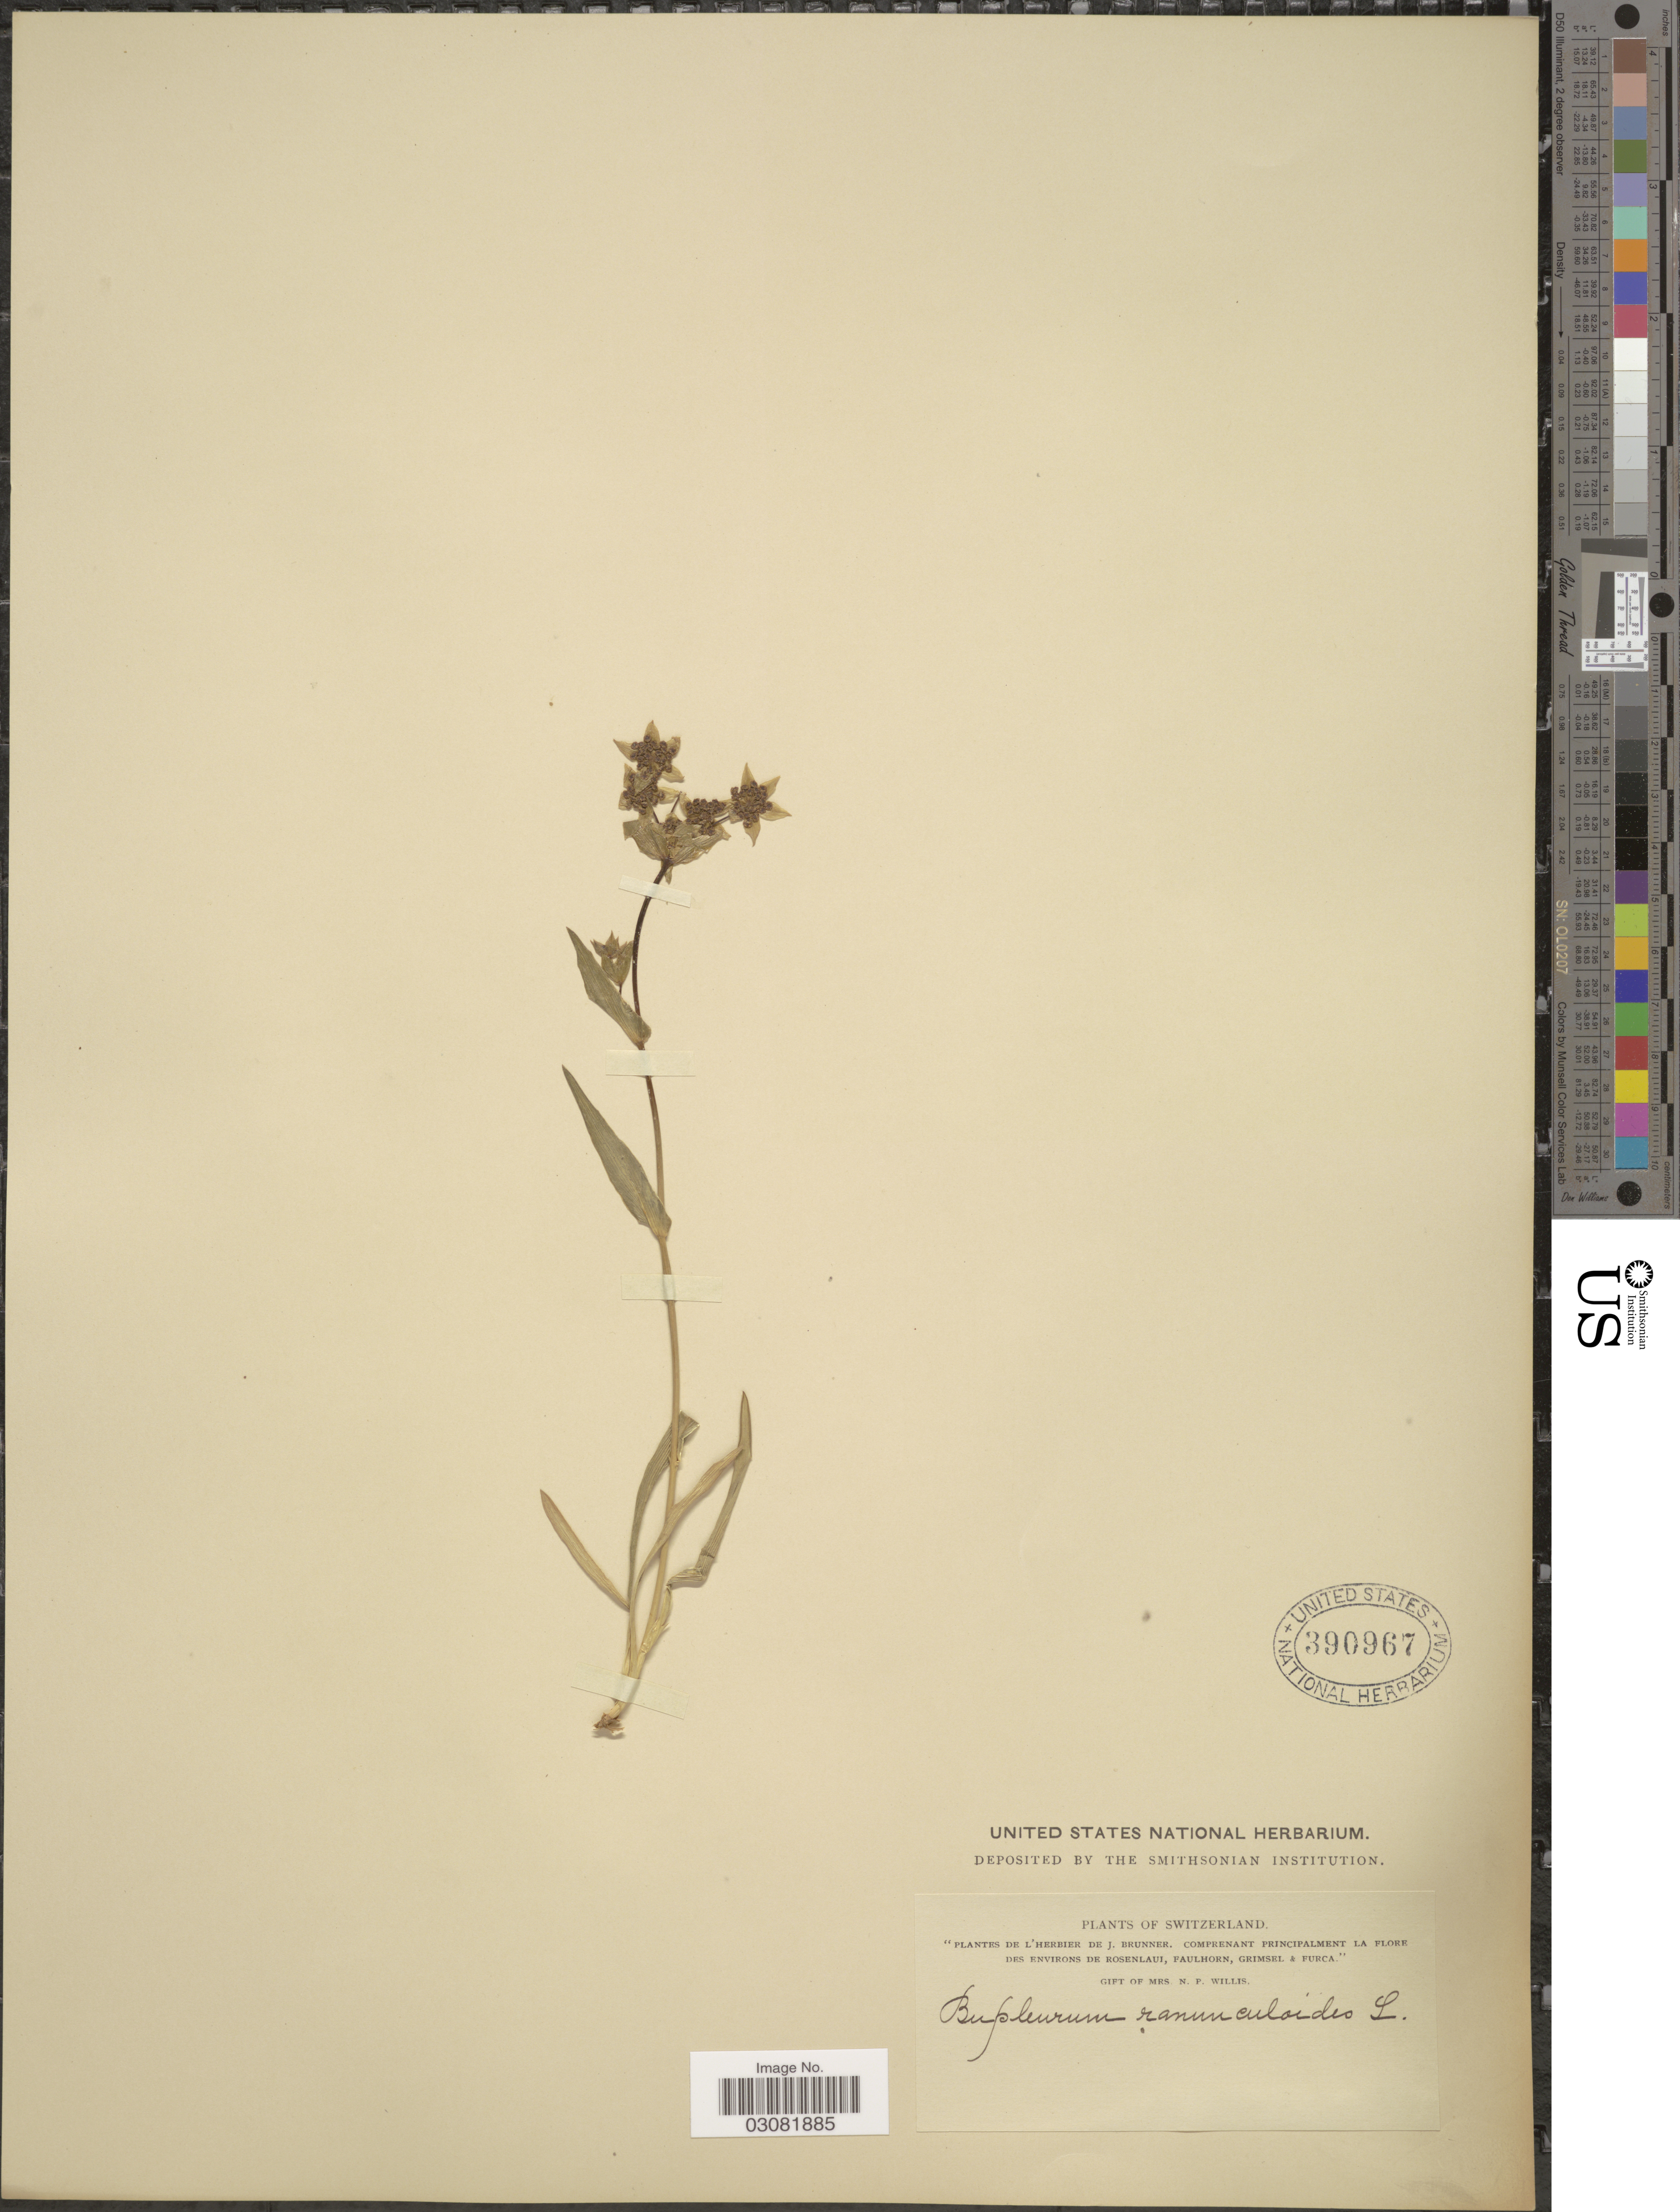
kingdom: Plantae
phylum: Tracheophyta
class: Magnoliopsida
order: Apiales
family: Apiaceae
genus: Bupleurum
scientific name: Bupleurum ranunculoides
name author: L.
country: Switzerland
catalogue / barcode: US 390967